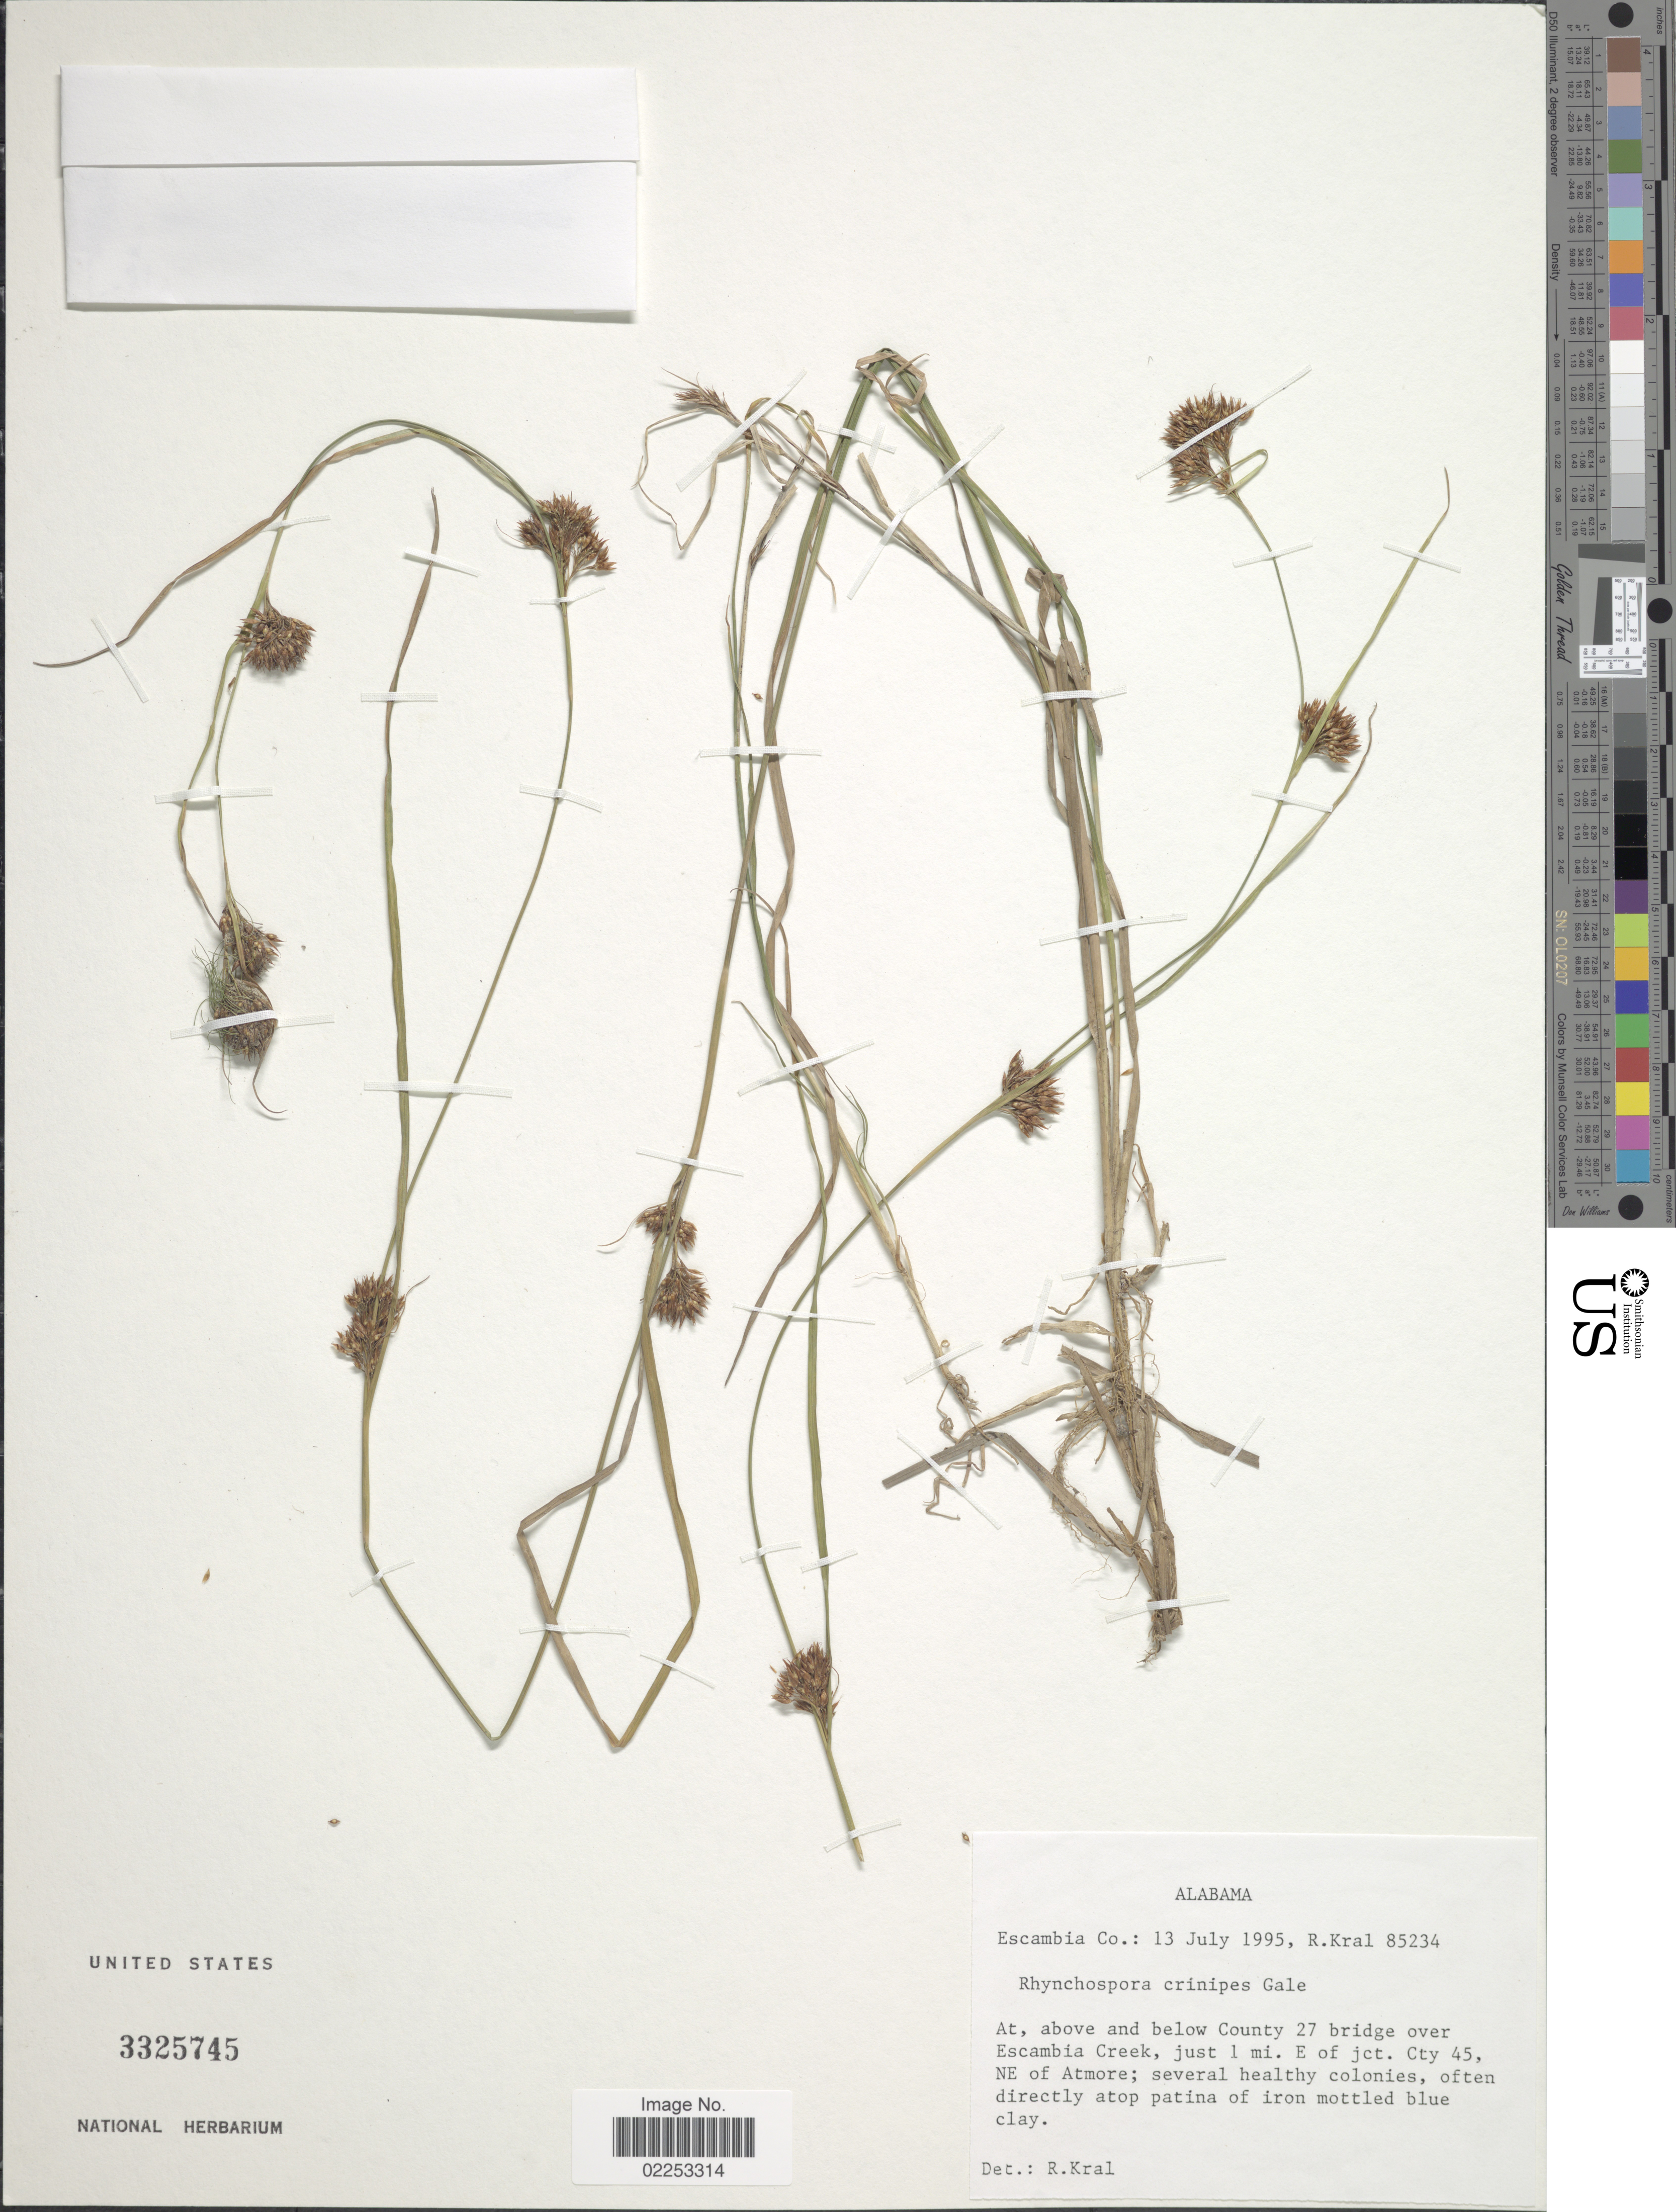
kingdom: Plantae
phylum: Tracheophyta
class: Liliopsida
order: Poales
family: Cyperaceae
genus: Rhynchospora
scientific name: Rhynchospora crinipes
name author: Gale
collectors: R. Kral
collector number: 85234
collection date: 1995-07-13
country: United States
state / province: Alabama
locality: Escambia Co, At, above and below County 27 bridge over Escambia Creek, just 1 mi. E of jct. Cty 45, NE of Atmore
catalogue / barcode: US 3325745